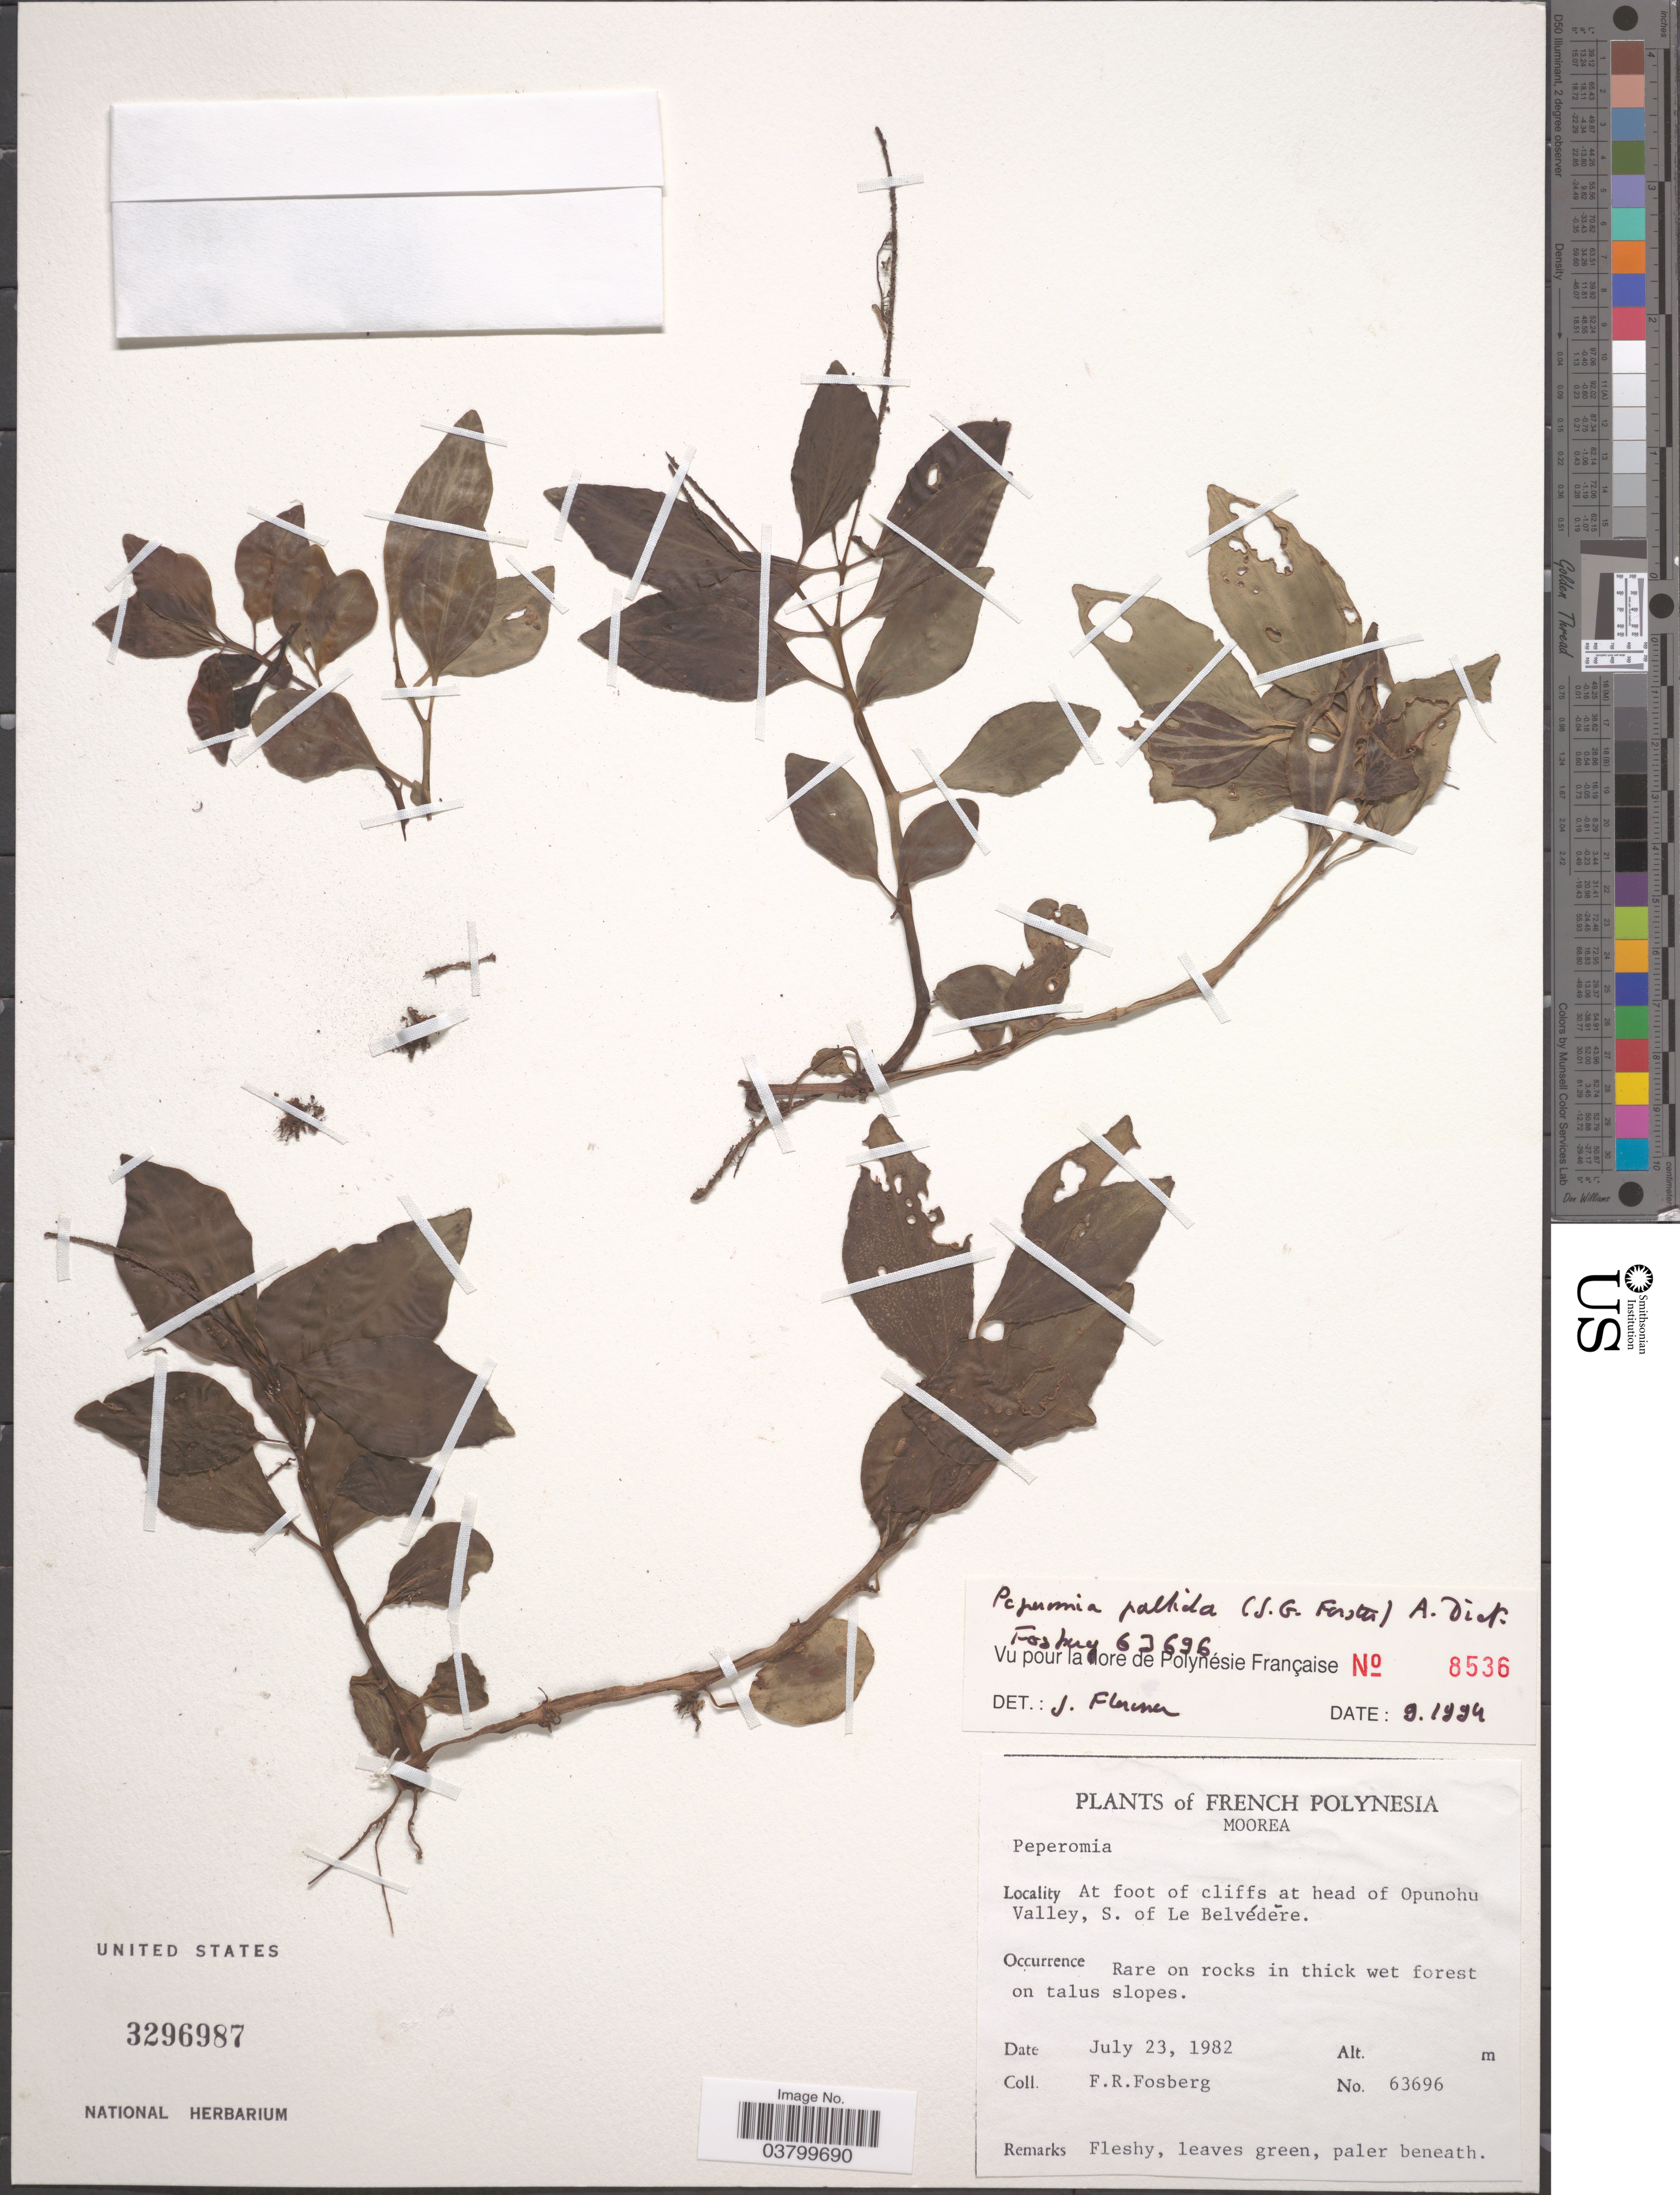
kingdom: Plantae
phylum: Tracheophyta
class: Magnoliopsida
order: Piperales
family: Piperaceae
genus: Peperomia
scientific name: Peperomia pallida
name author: (G. Forst.) Dietr.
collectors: F. R. Fosberg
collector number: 63696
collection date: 1982-07-23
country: French Polynesia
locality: Moorea. At foot of cliffs at head of Opunohu Valley, S. of Le Belvédēre. On talus slopes.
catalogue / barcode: US 3296987